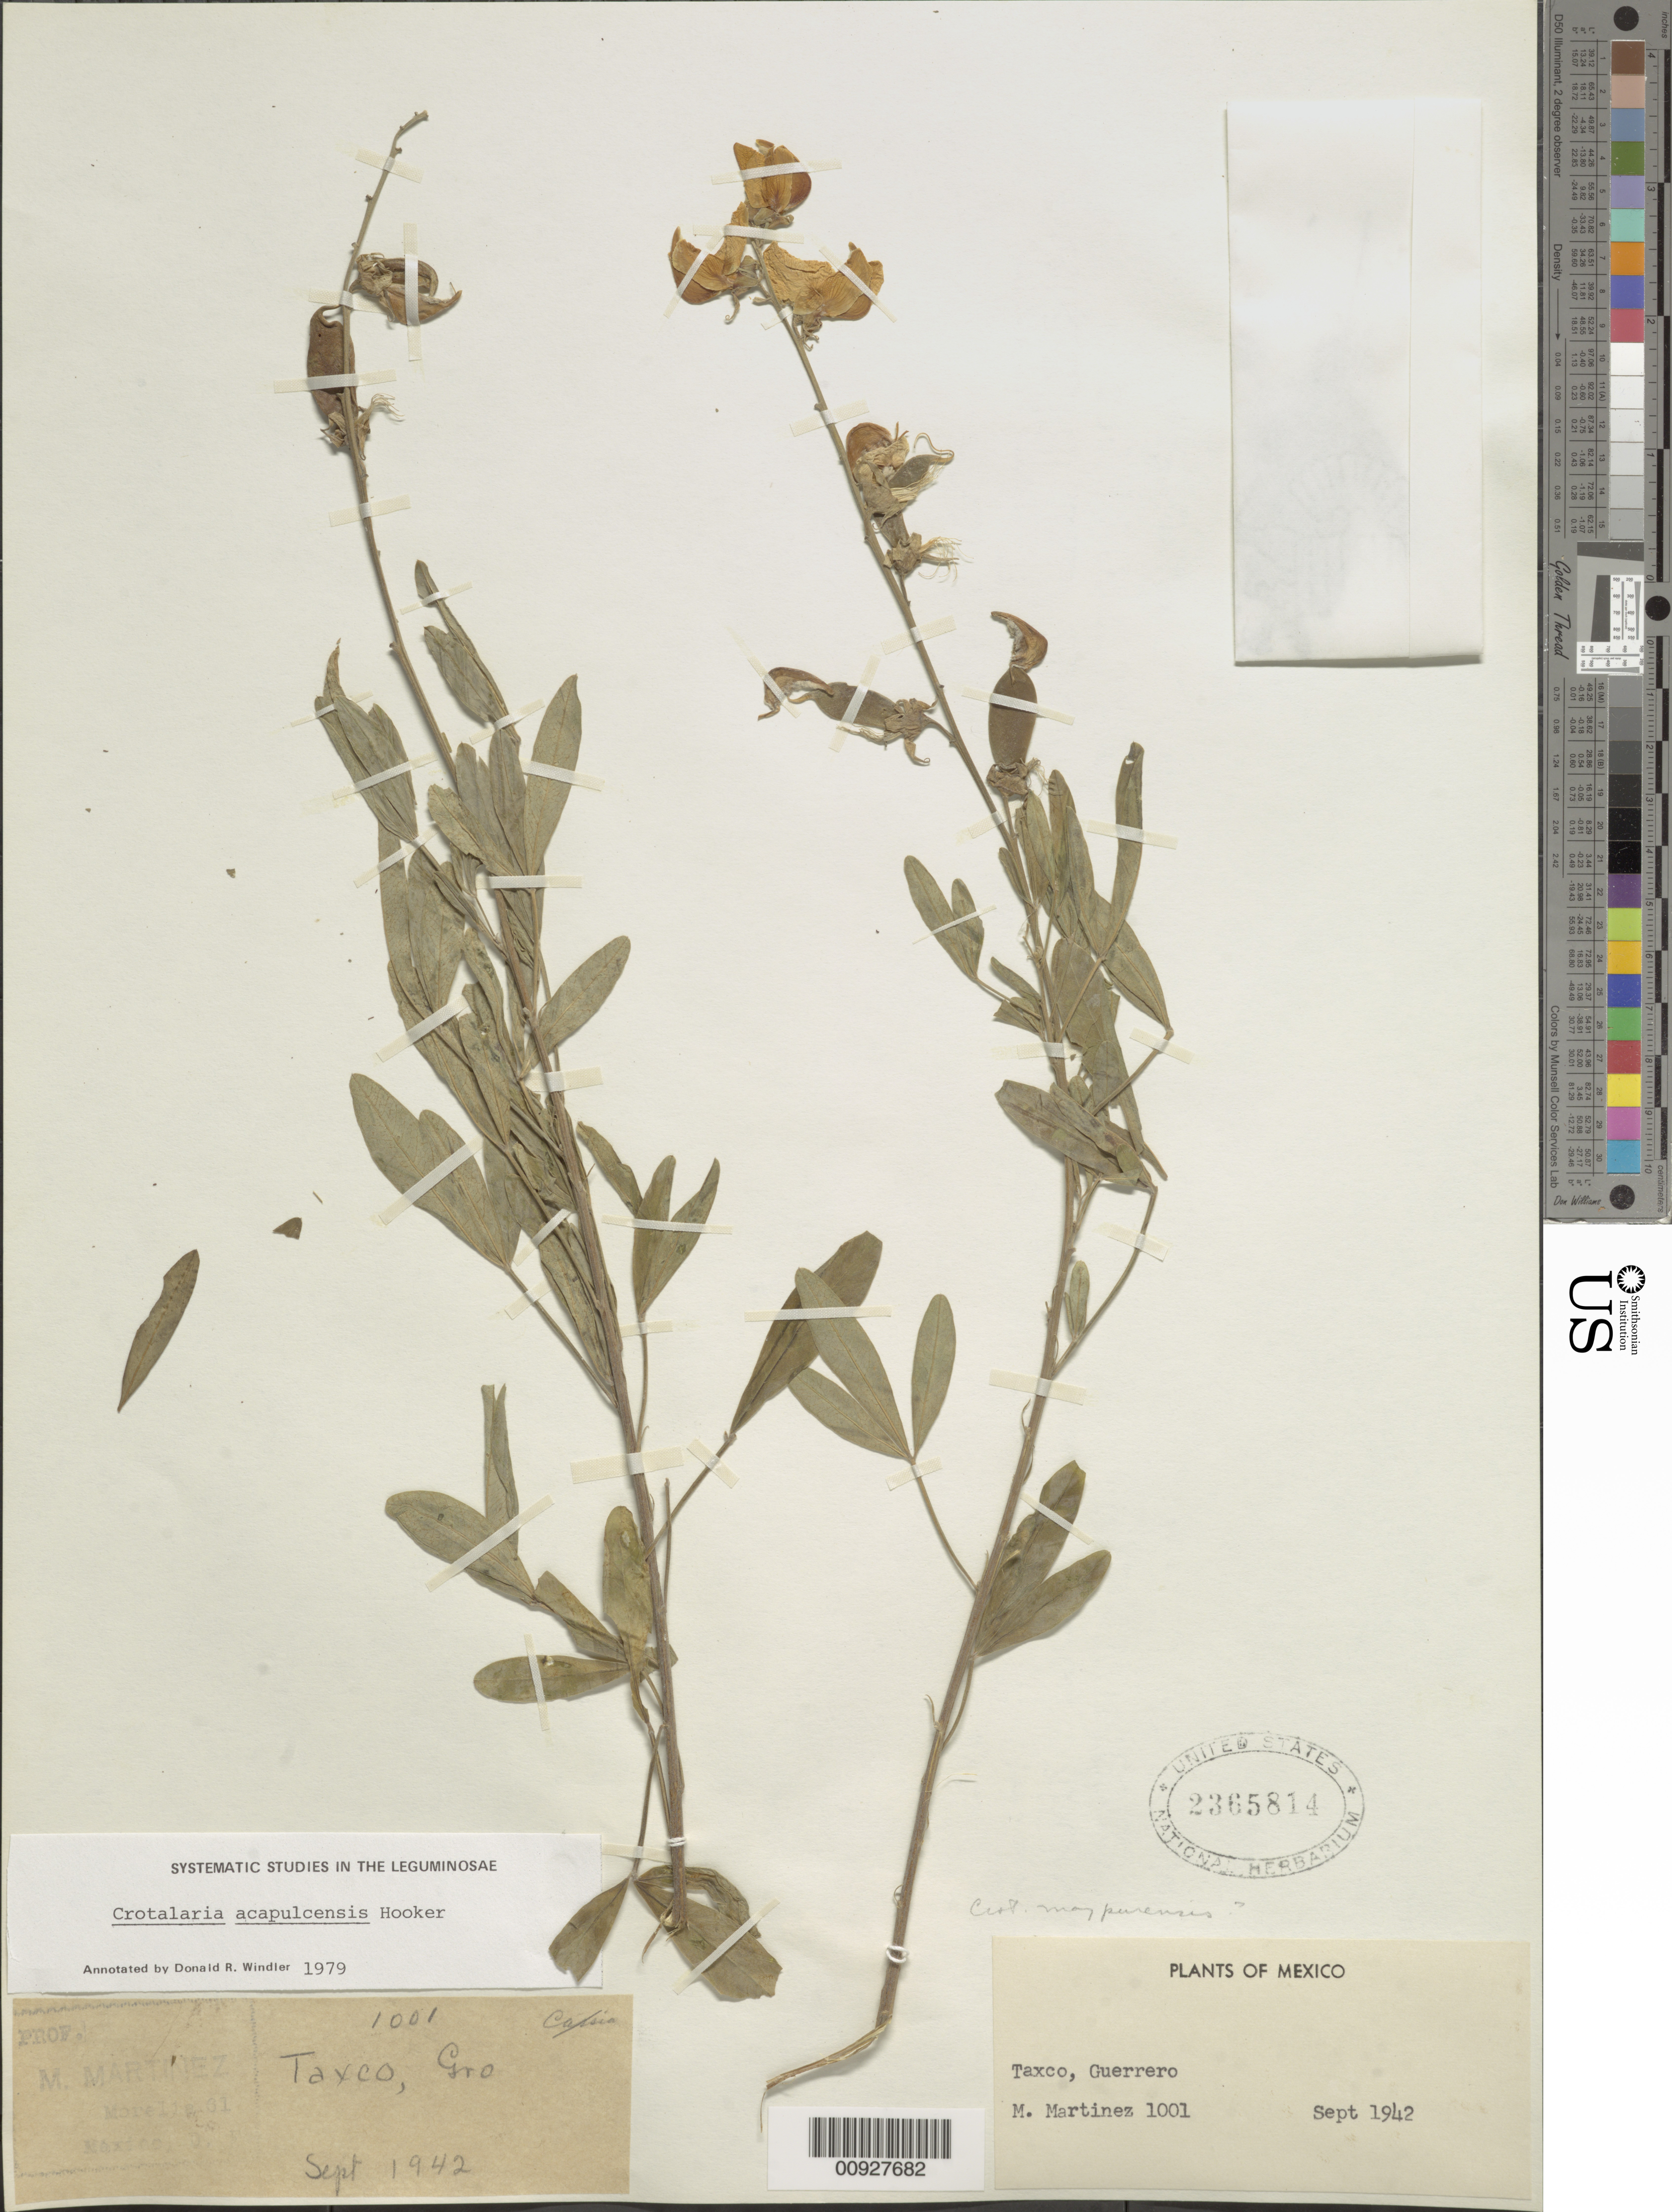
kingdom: Plantae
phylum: Tracheophyta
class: Magnoliopsida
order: Fabales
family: Fabaceae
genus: Crotalaria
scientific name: Crotalaria acapulcensis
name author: Hook. & Arn.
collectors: M. Martinez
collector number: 1001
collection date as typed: Sep 1942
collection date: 1942-09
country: Mexico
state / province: Guerrero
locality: Taxco, Guerrero.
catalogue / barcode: US 2365814